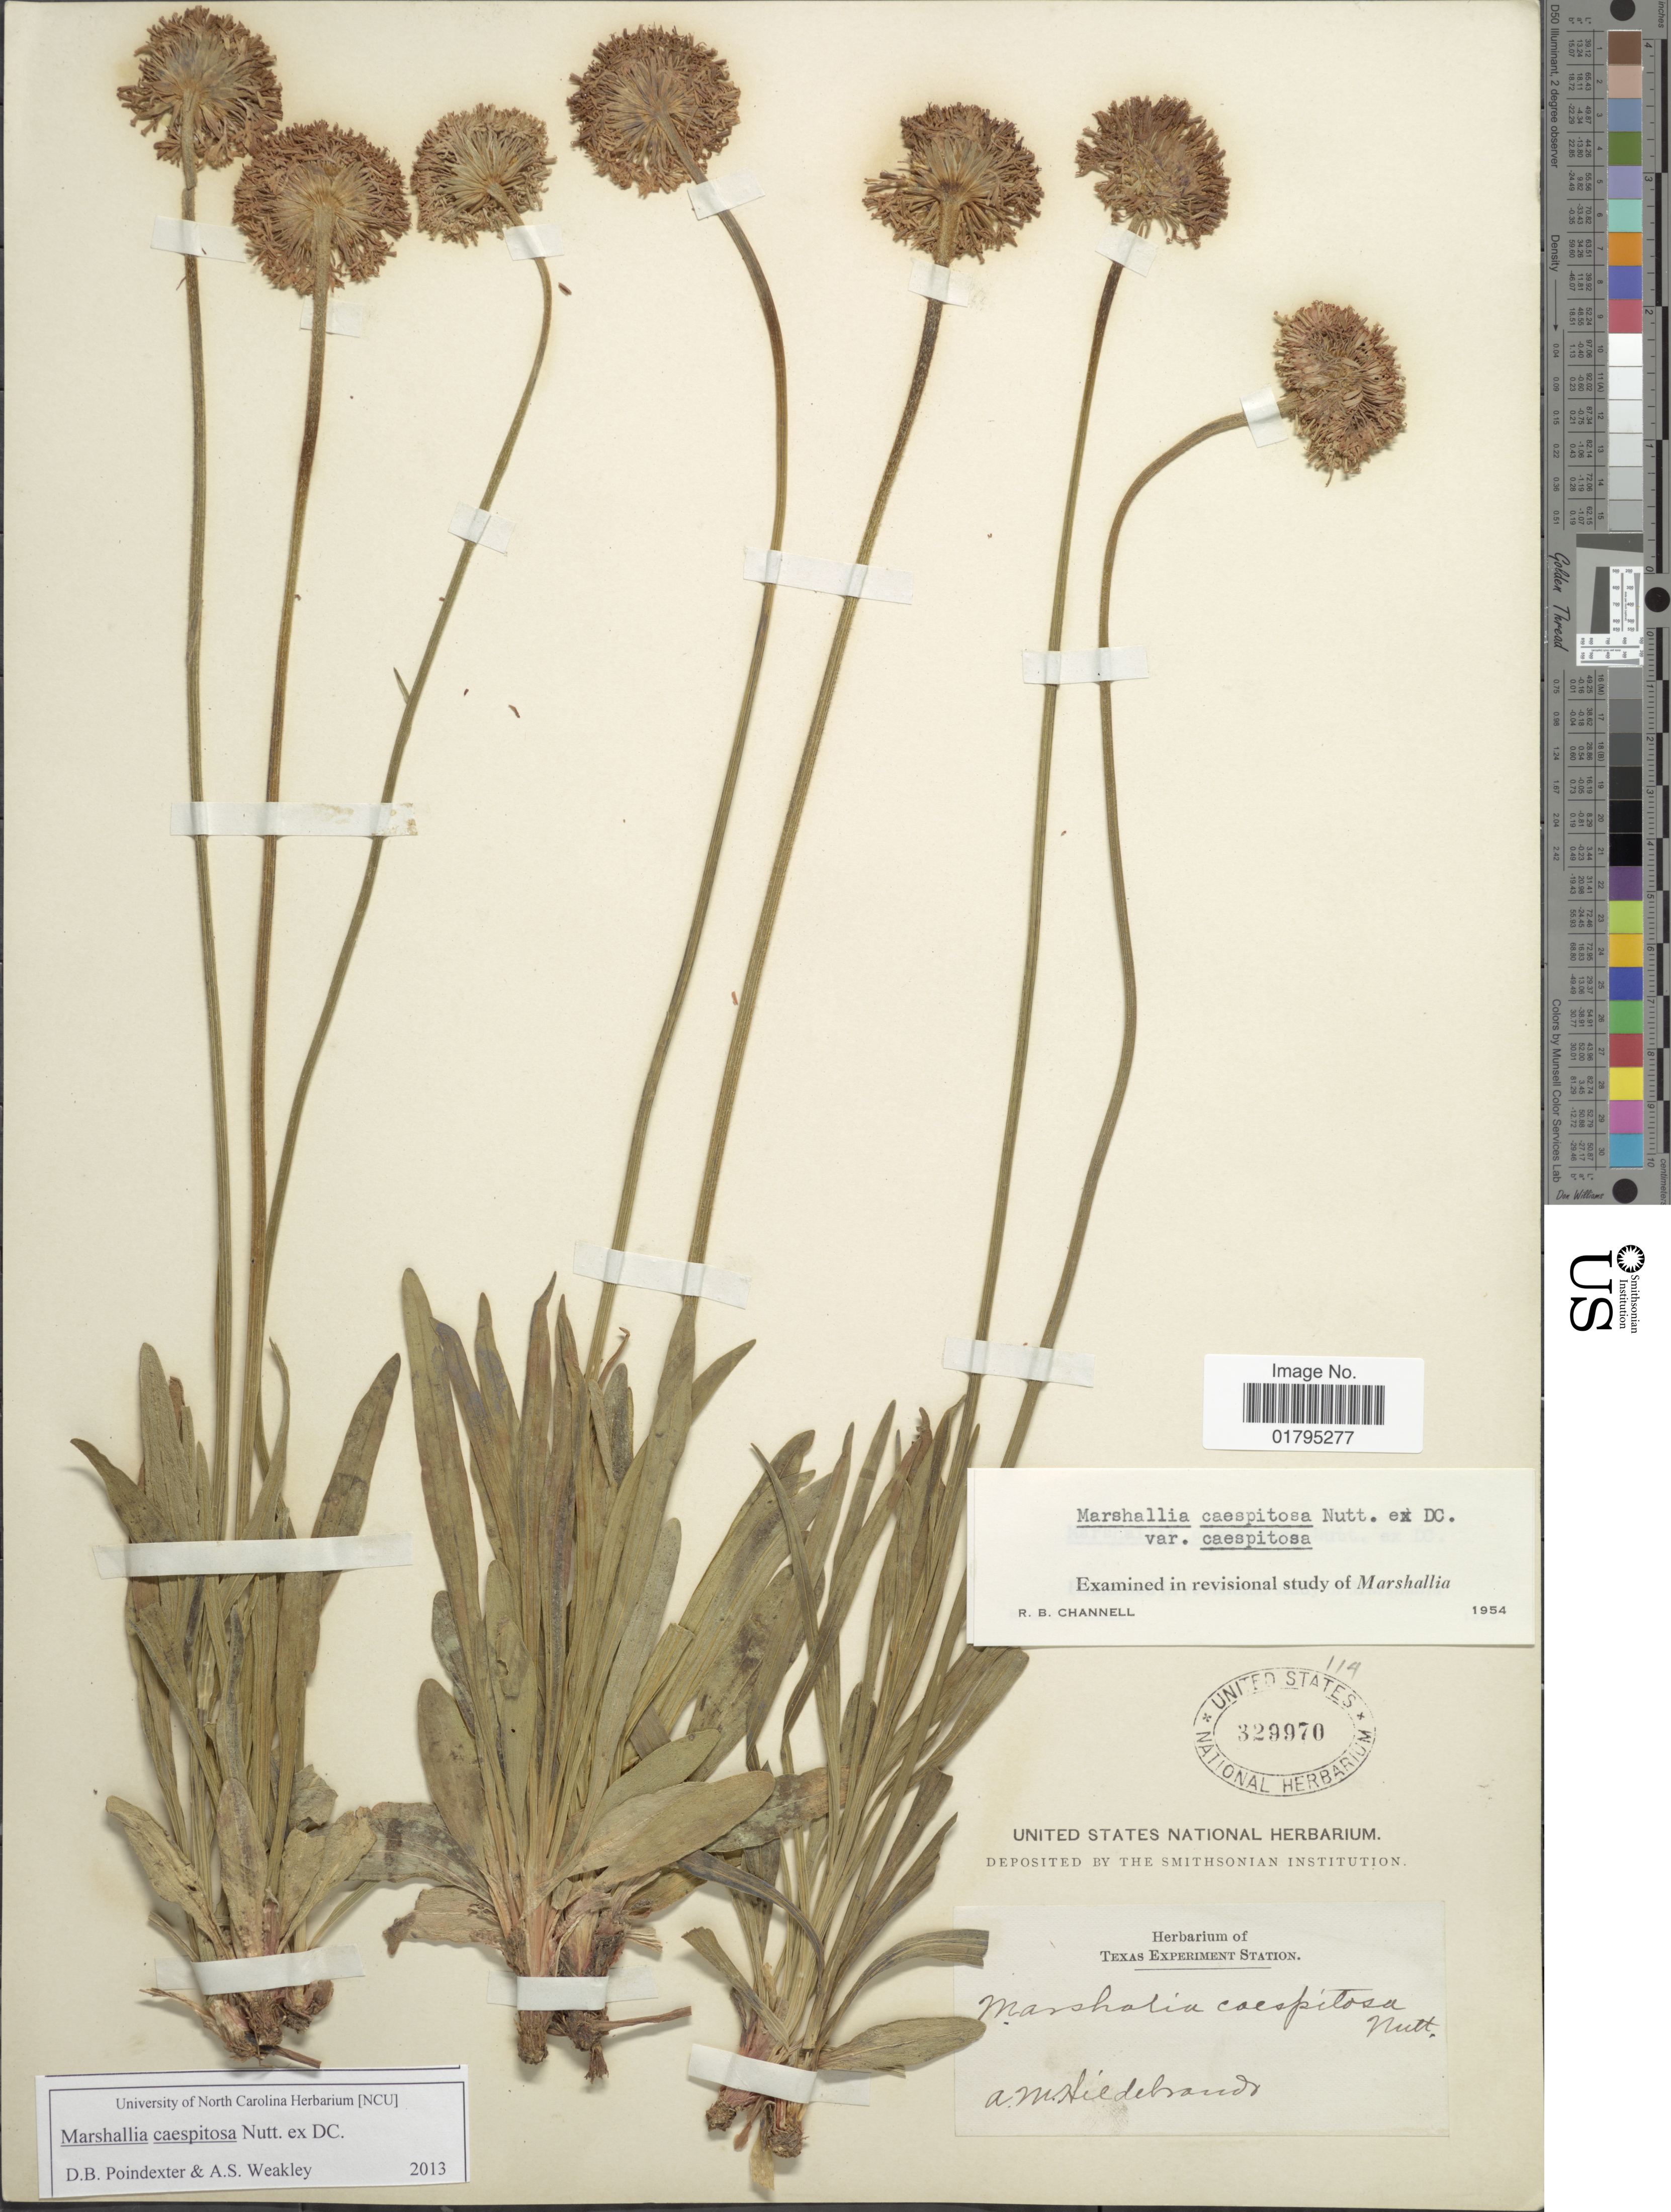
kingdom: Plantae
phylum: Tracheophyta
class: Magnoliopsida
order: Asterales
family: Asteraceae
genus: Marshallia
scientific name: Marshallia caespitosa var. caespitosa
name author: Nutt. ex DC.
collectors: A. Hildebrandt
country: United States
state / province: Texas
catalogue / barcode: US 329970